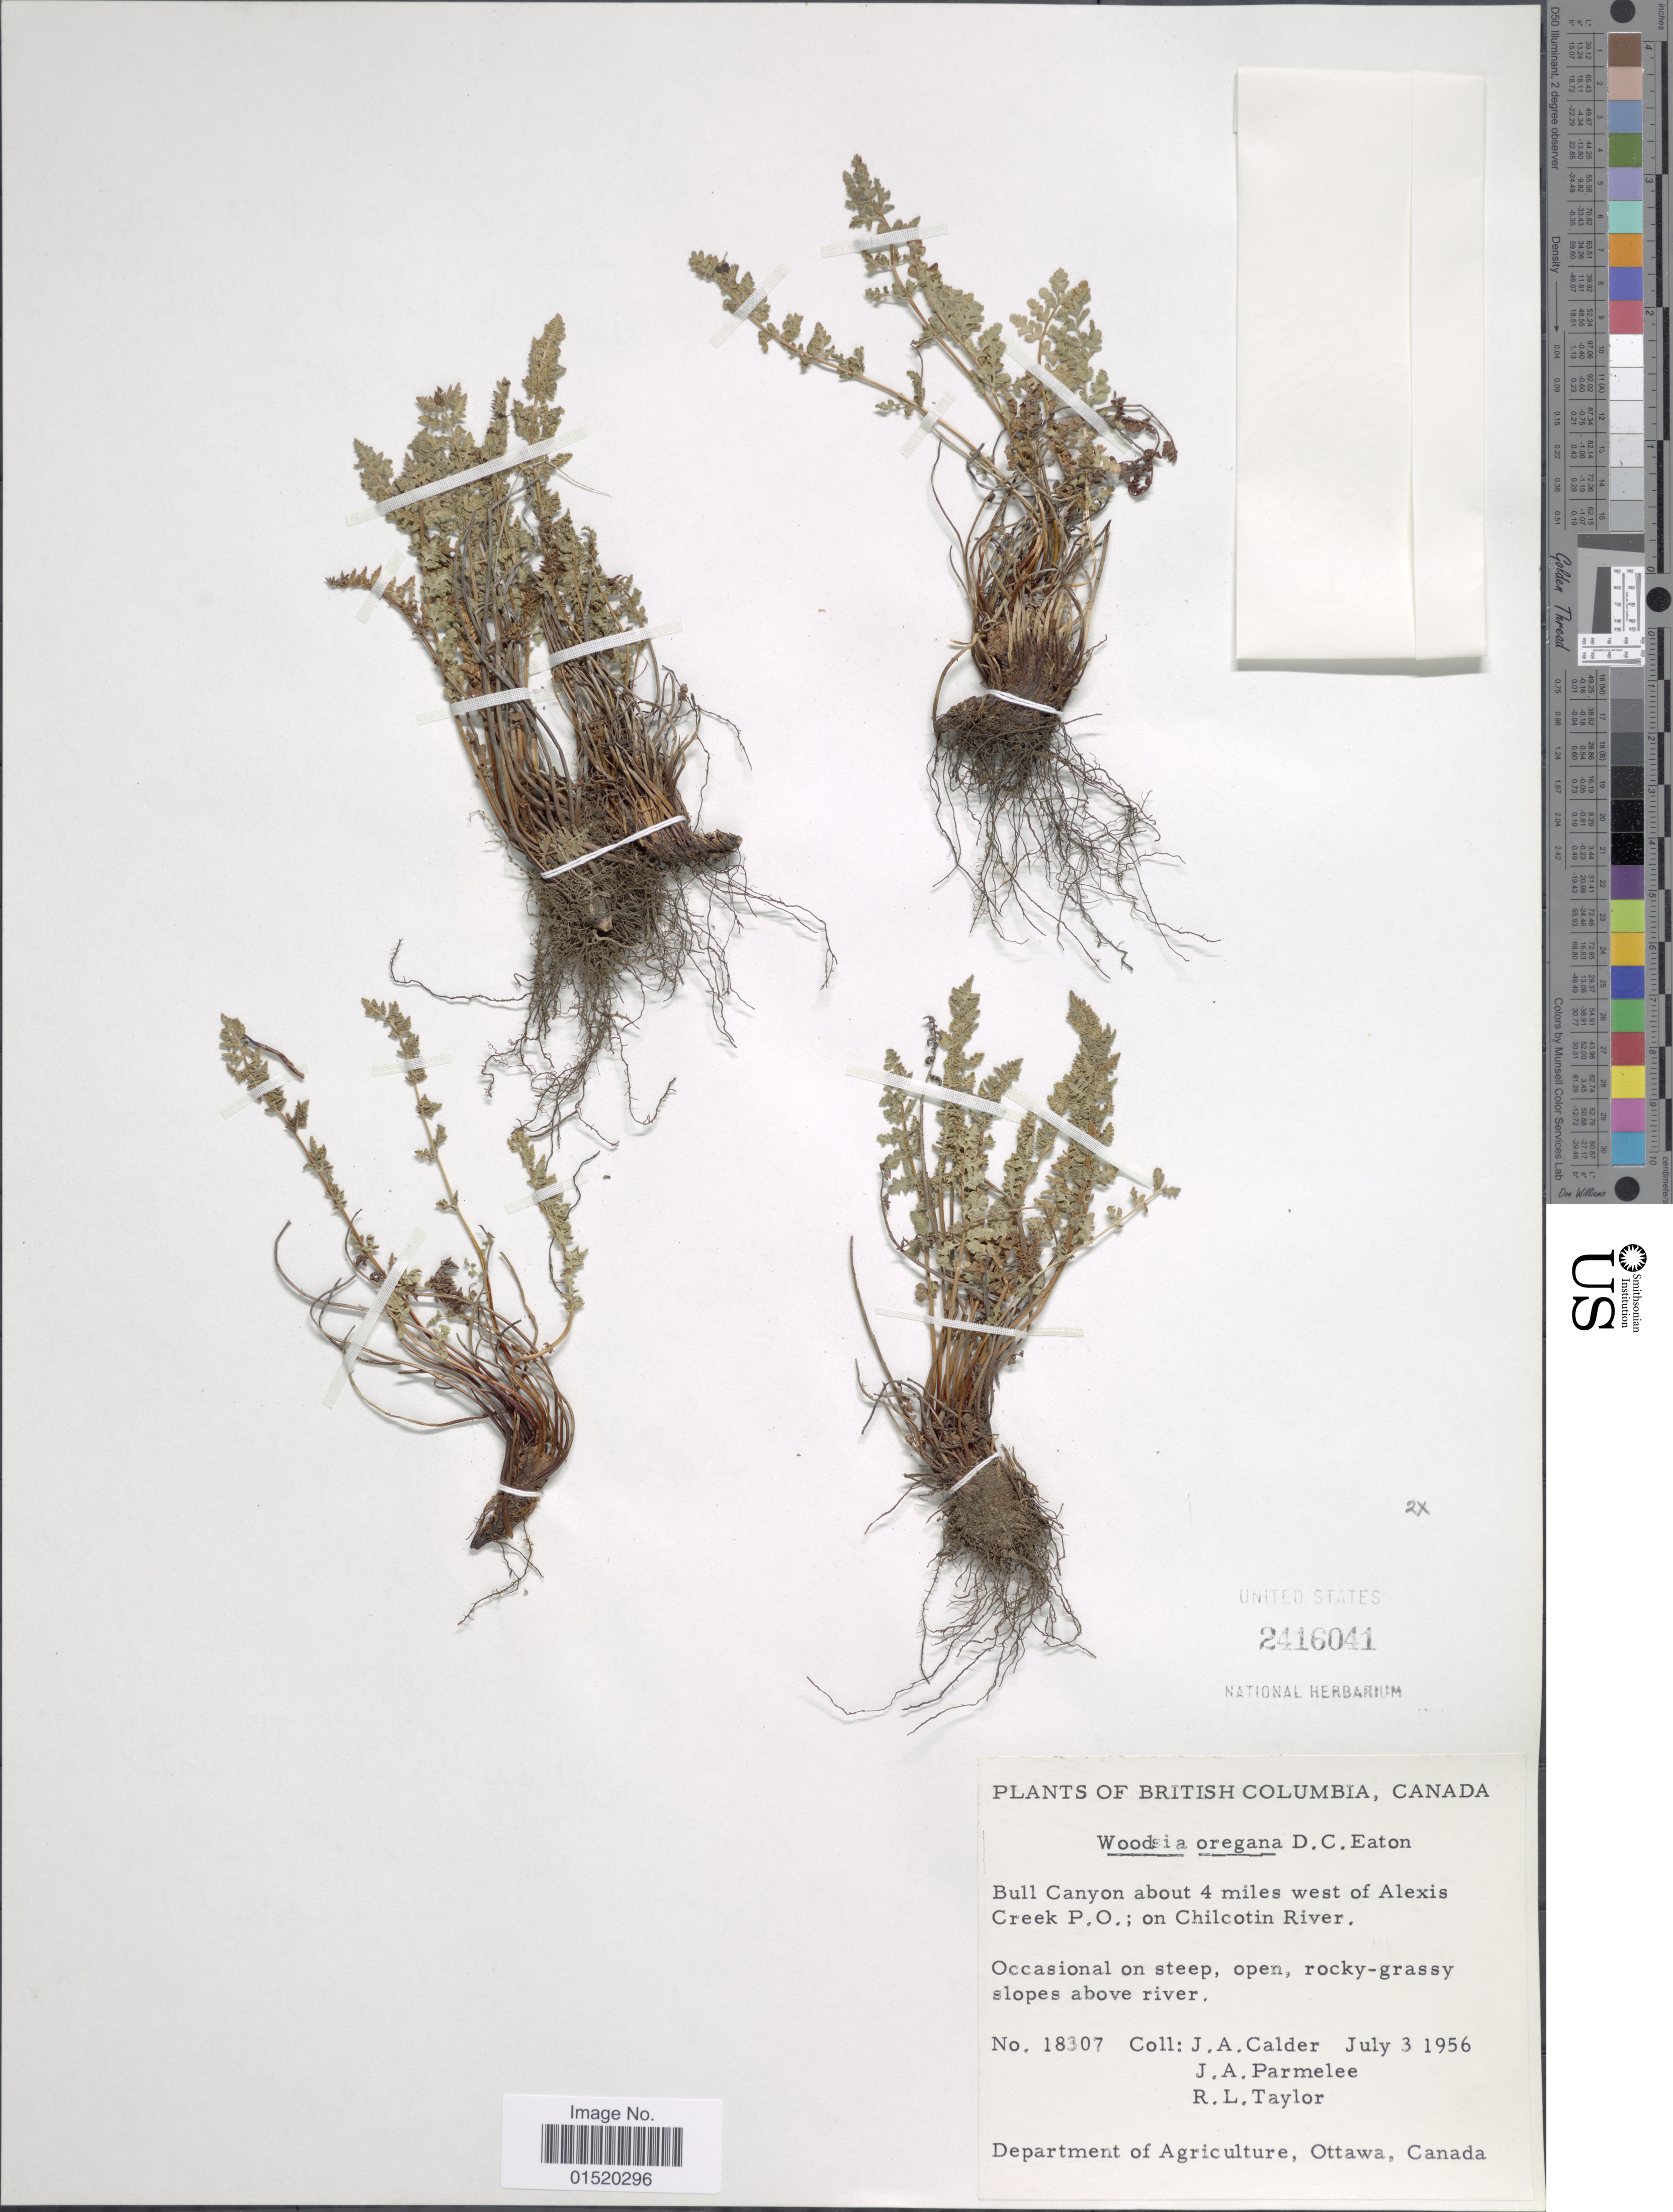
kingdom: Plantae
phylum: Tracheophyta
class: Polypodiopsida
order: Polypodiales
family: Woodsiaceae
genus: Woodsia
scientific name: Woodsia oregana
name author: D.C. Eaton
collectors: J. A. Calder, J. A. Parmelee & R. Taylor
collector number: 18307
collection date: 1956-07-03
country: Canada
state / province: British Columbia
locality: Bull Canyon about 4 miles west of Alexis Creek P.O.; on Chilcotin River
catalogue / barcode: US 2416041